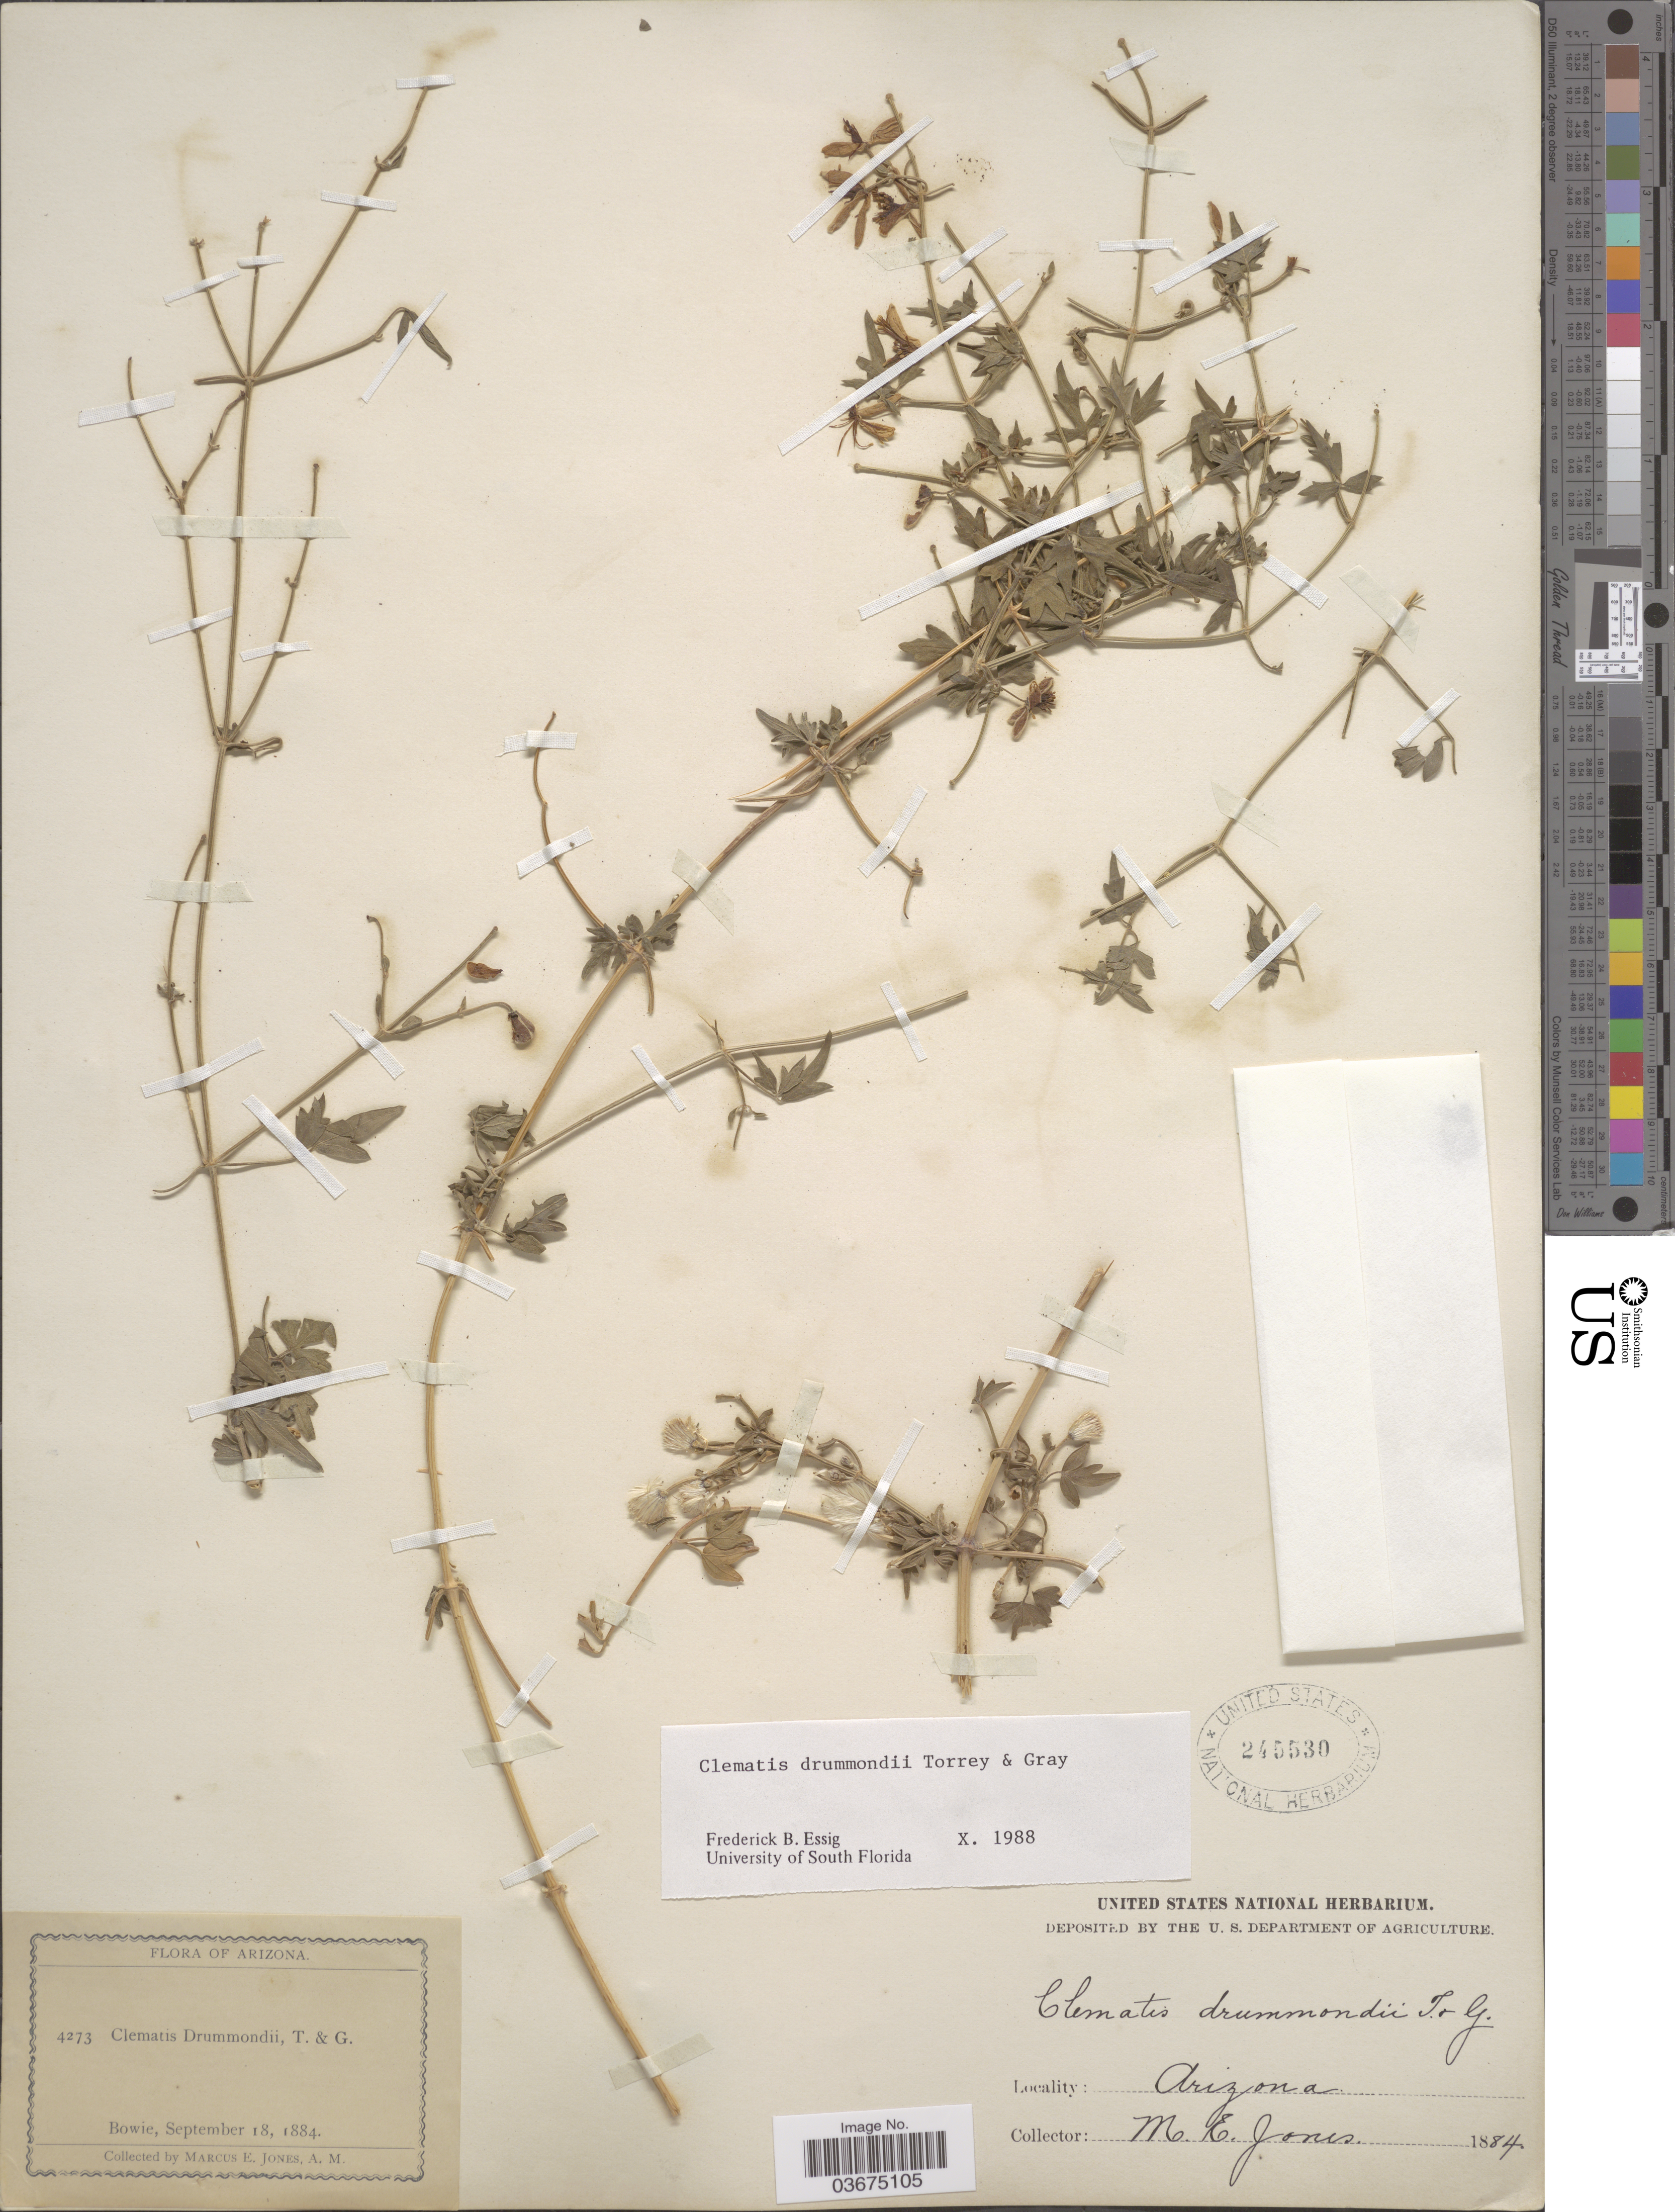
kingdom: Plantae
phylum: Tracheophyta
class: Magnoliopsida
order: Ranunculales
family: Ranunculaceae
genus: Clematis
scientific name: Clematis drummondii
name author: Torr. & A. Gray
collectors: M. E. Jones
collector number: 4273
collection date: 1884-09-18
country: United States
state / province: Arizona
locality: Bowie.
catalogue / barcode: US 245530